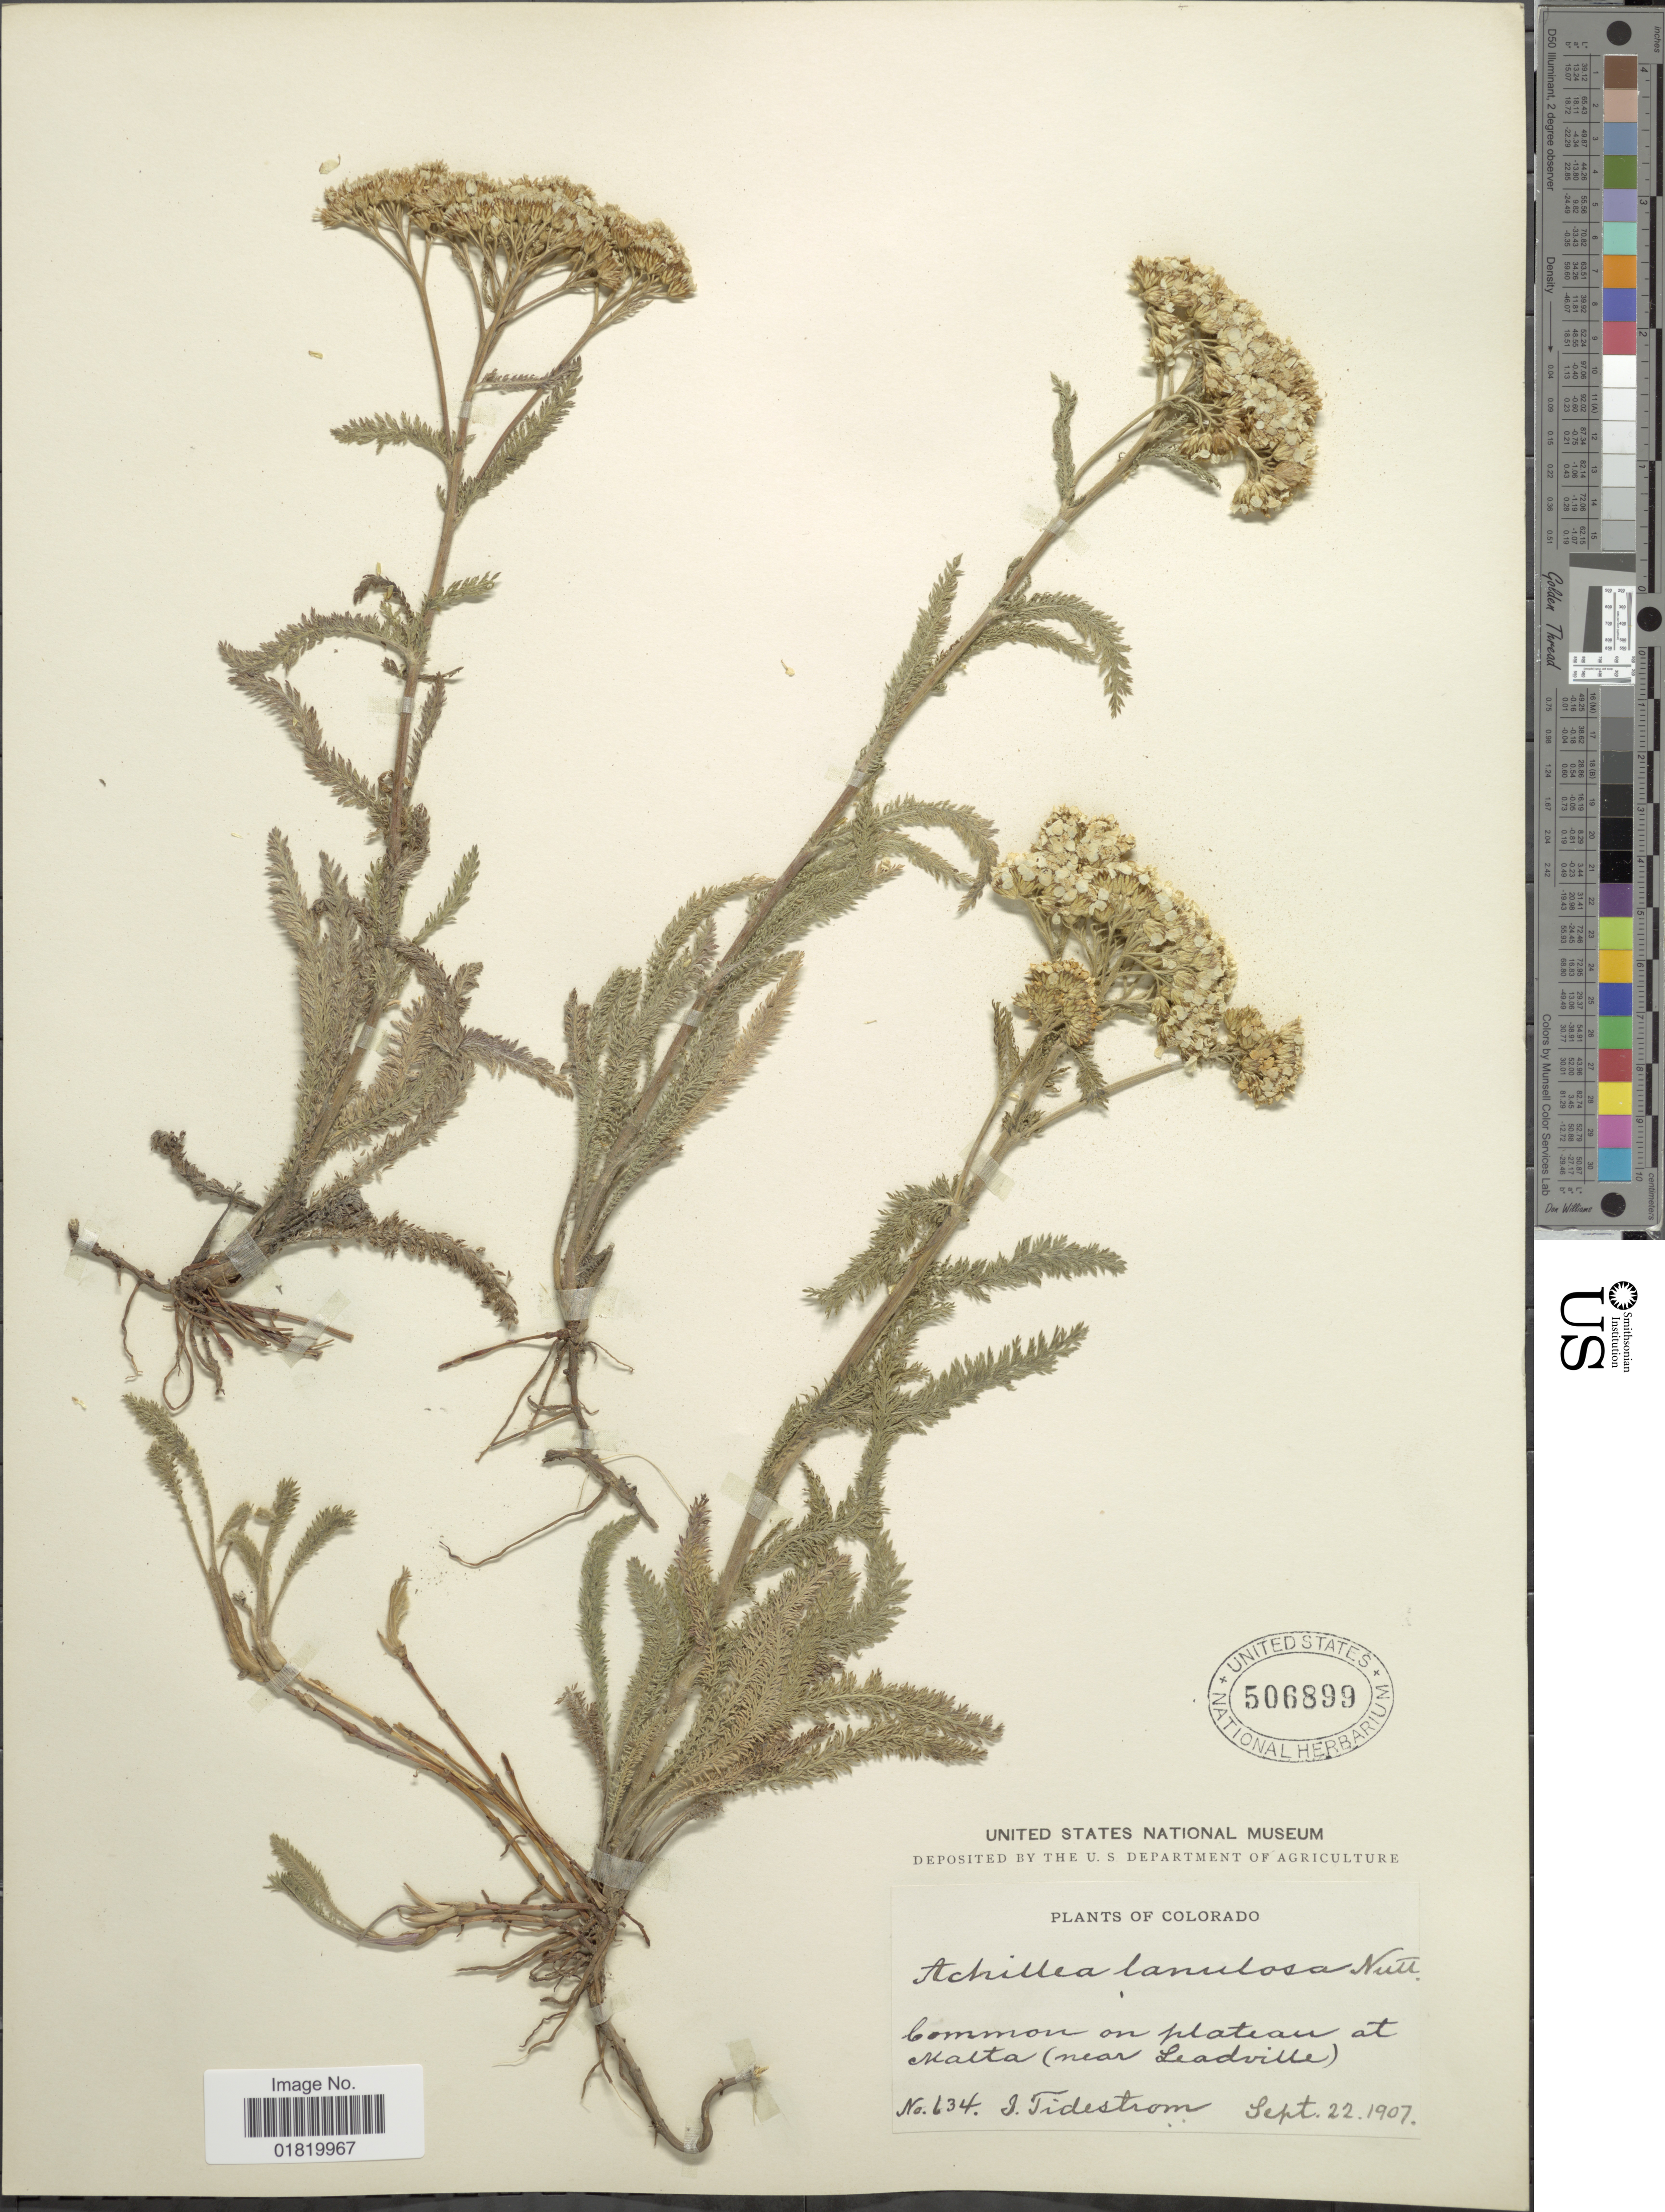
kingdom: Plantae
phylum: Tracheophyta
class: Magnoliopsida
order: Asterales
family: Asteraceae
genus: Achillea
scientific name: Achillea lanulosa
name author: Nutt.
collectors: I. F. Tidestrom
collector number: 634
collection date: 1907-09-22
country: United States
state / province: Colorado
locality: Common on plateau at Malta (near Leadville)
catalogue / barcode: US 506899